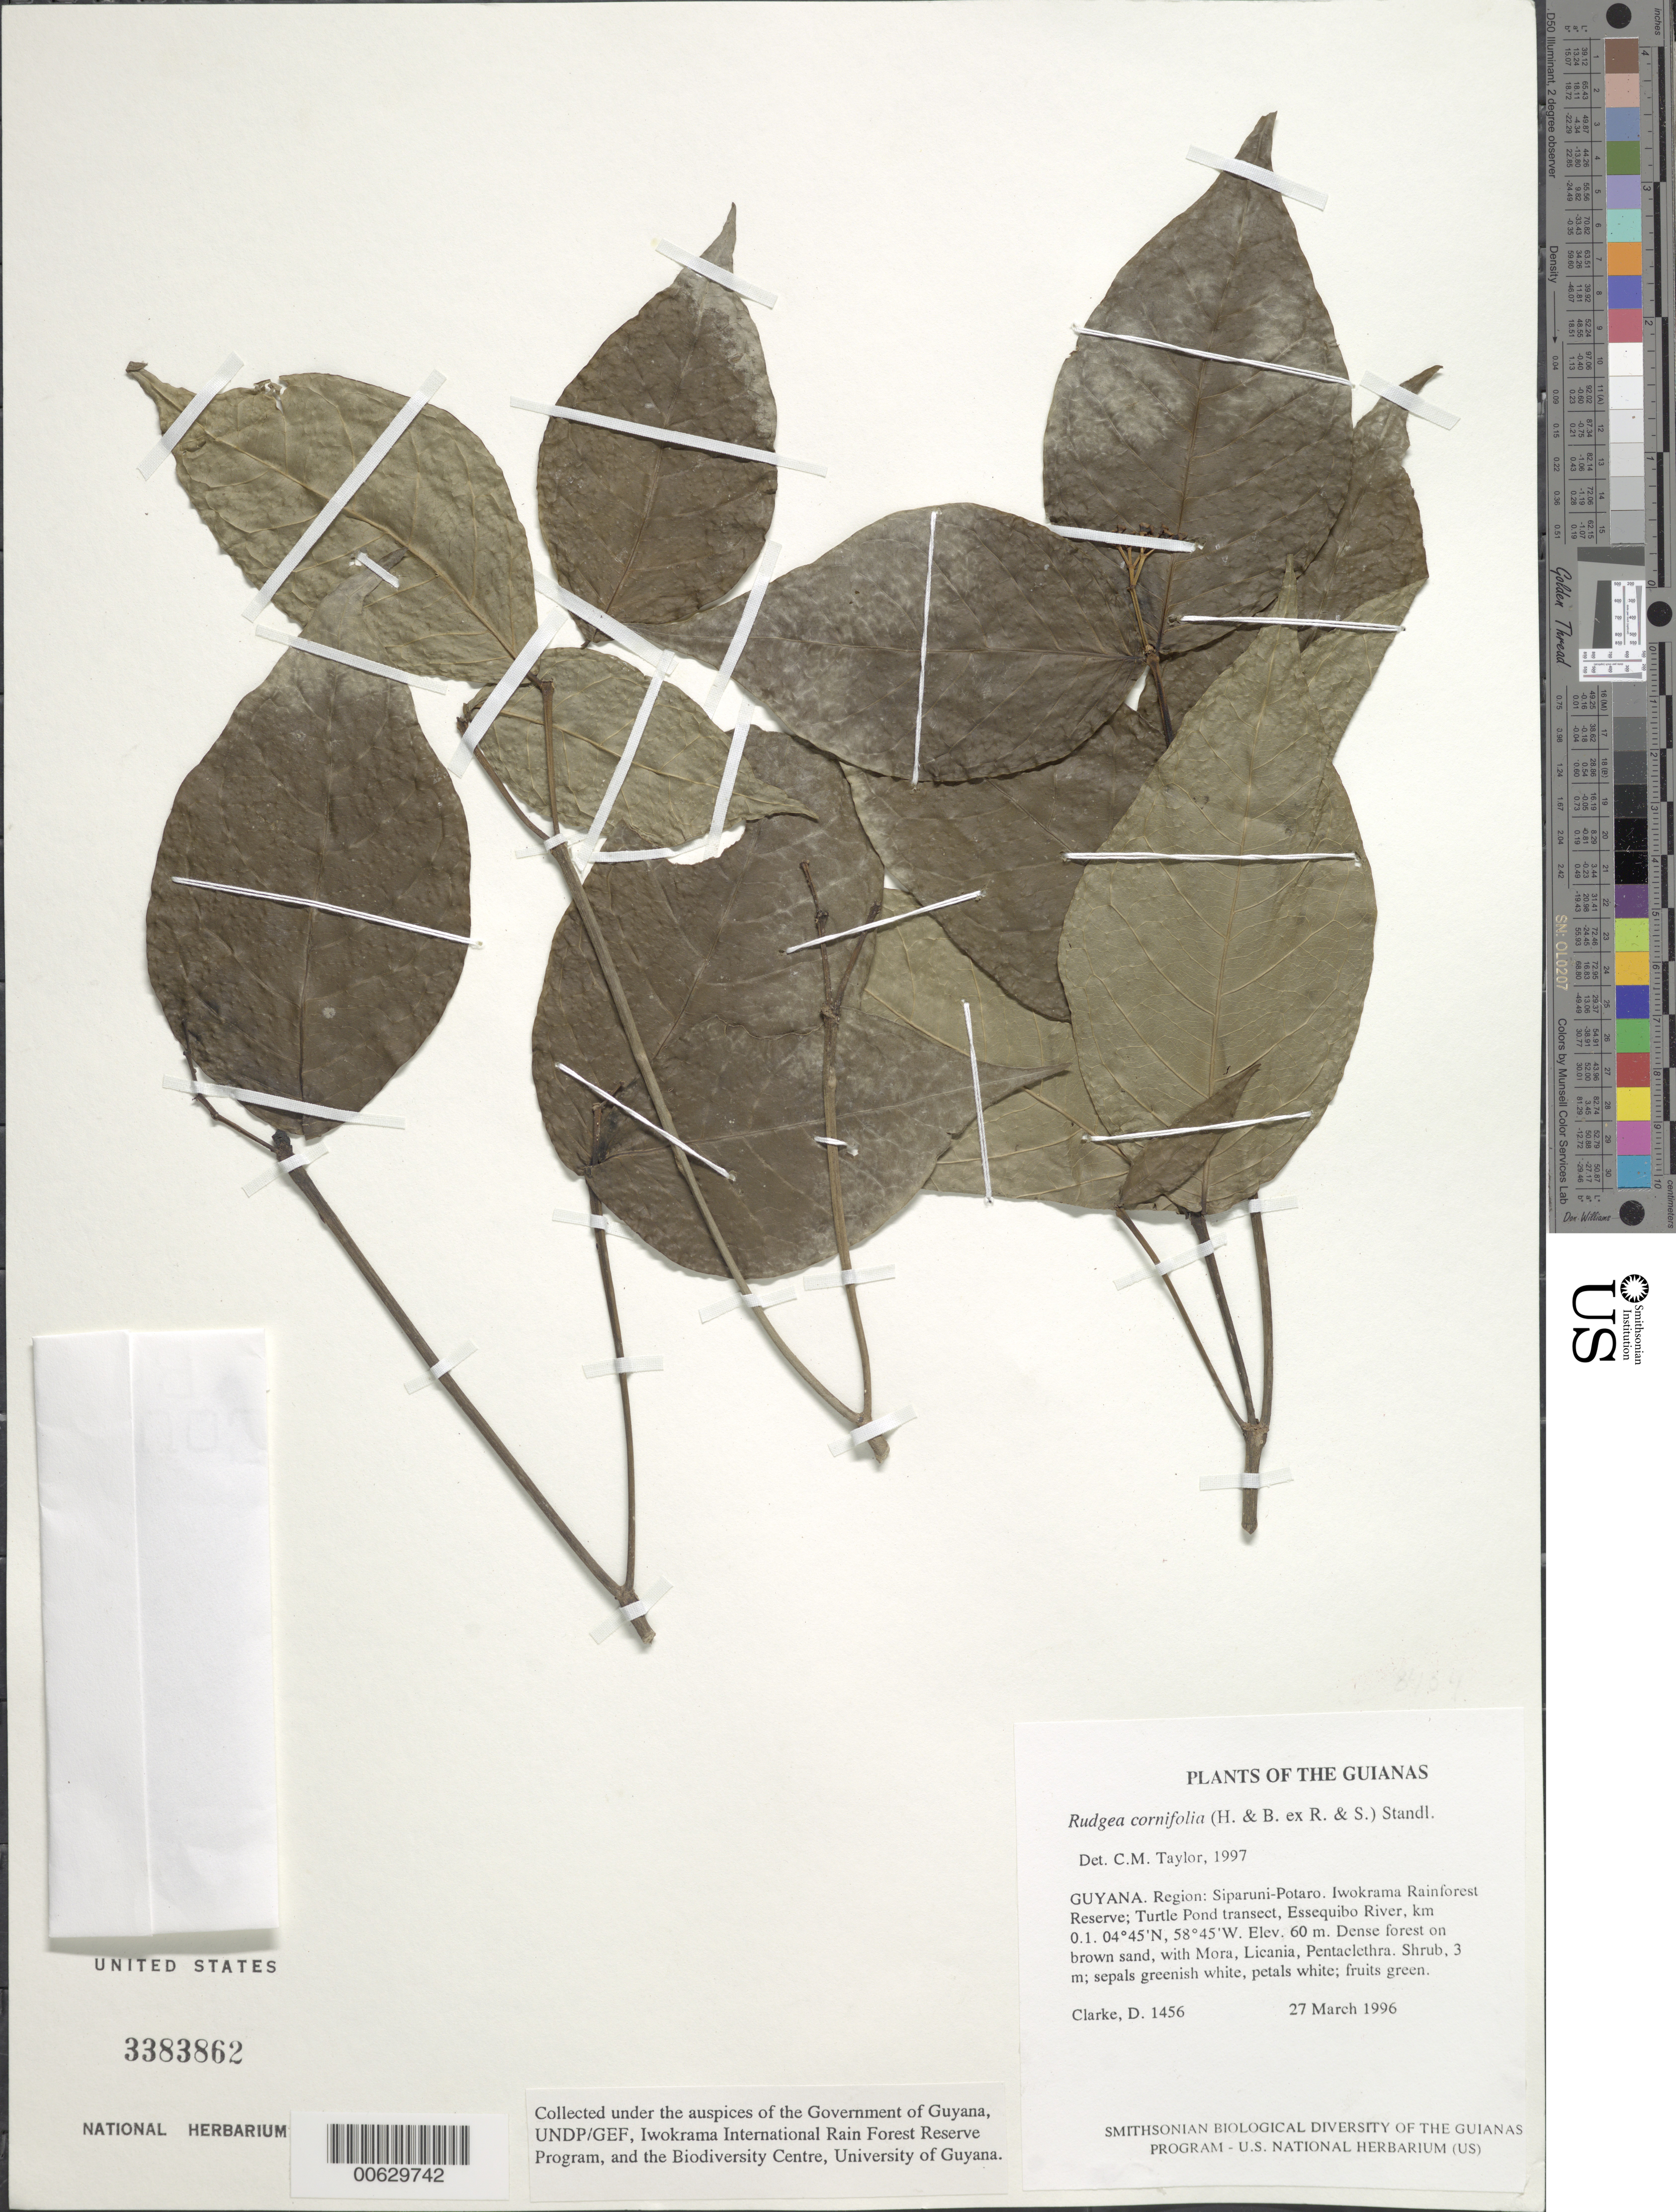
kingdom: Plantae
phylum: Tracheophyta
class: Magnoliopsida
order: Gentianales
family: Rubiaceae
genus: Rudgea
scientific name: Rudgea cornifolia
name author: (Kunth) Standl.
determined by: Taylor, Charlotte M.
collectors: H. D. Clarke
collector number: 1456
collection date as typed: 27 March 1996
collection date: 1996-03-27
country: Guyana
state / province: Potaro-Siparuni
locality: Iwokrama Rainforest Reserve; Turtle Pond transect, Essequibo River, km 0.1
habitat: Dense forest on brown sand, with Mora, Licania, Pentaclethra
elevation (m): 60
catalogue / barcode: US 3383862